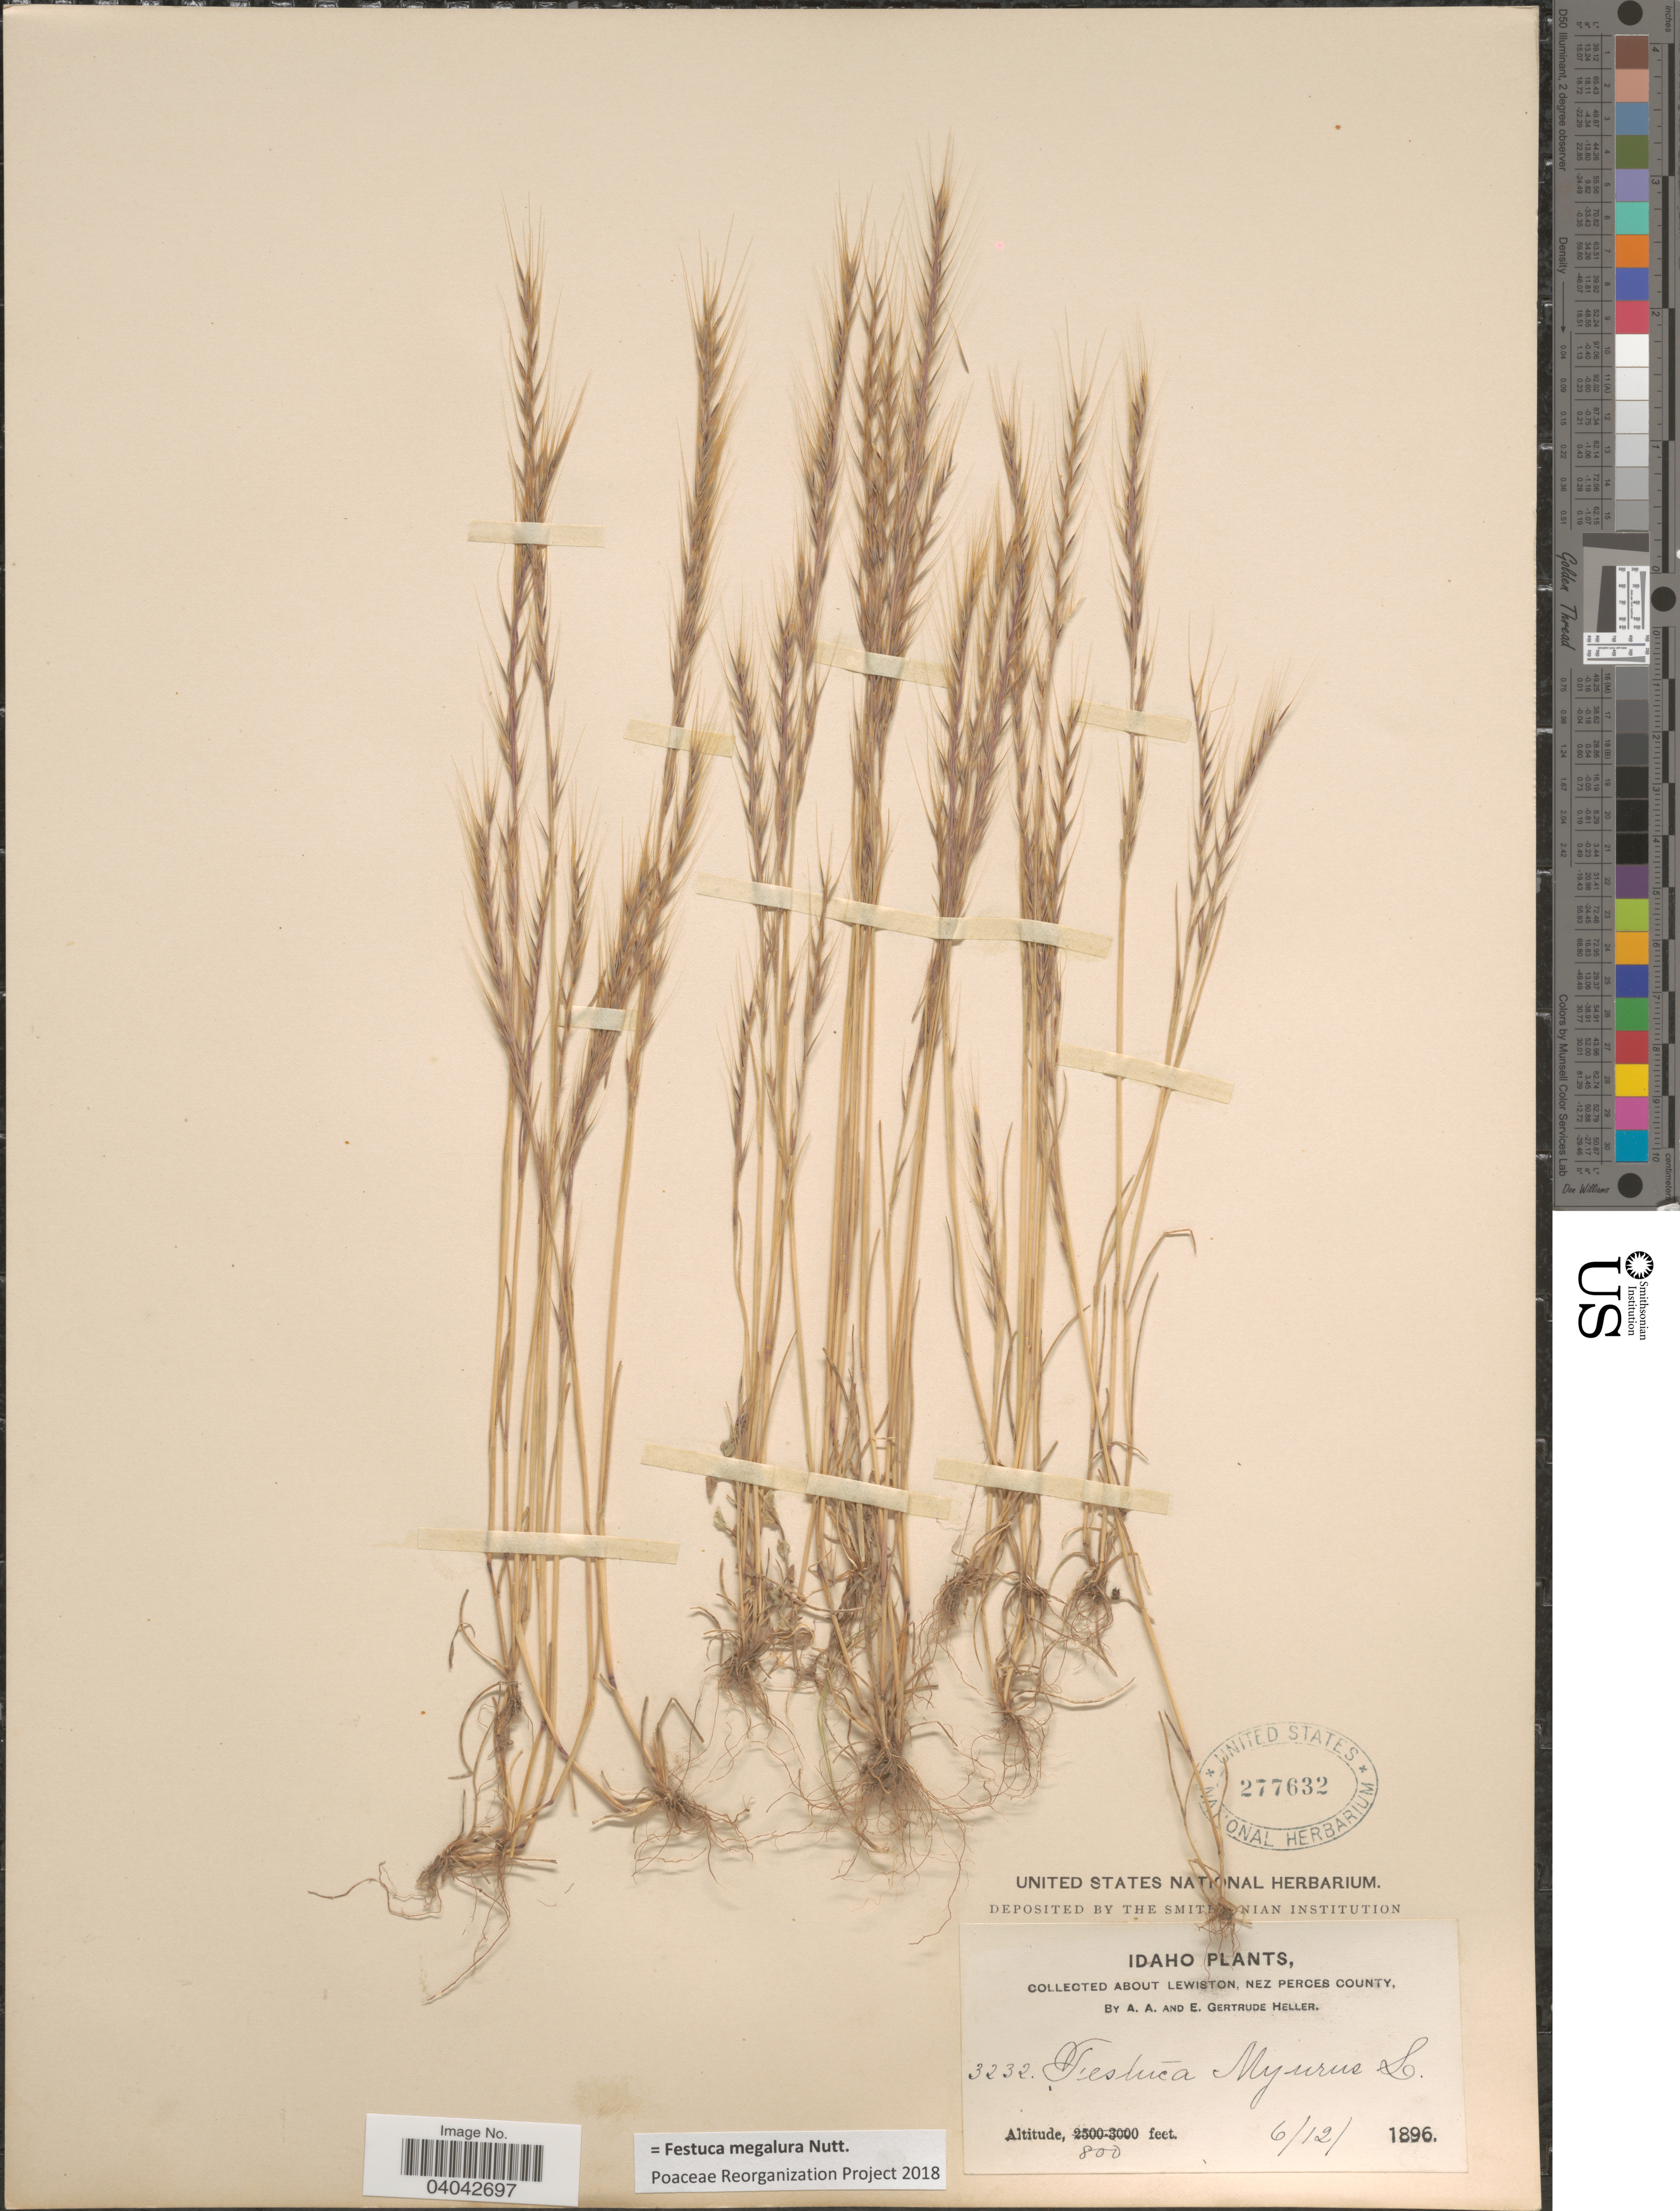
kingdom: Plantae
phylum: Tracheophyta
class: Liliopsida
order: Poales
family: Poaceae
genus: Festuca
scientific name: Festuca megalura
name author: Nutt.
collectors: A. A. Heller & E. G. Heller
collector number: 3232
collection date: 1896-06-12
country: United States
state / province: Idaho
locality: About Lewiston, Nez Perces County.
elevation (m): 244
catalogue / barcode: US 277632